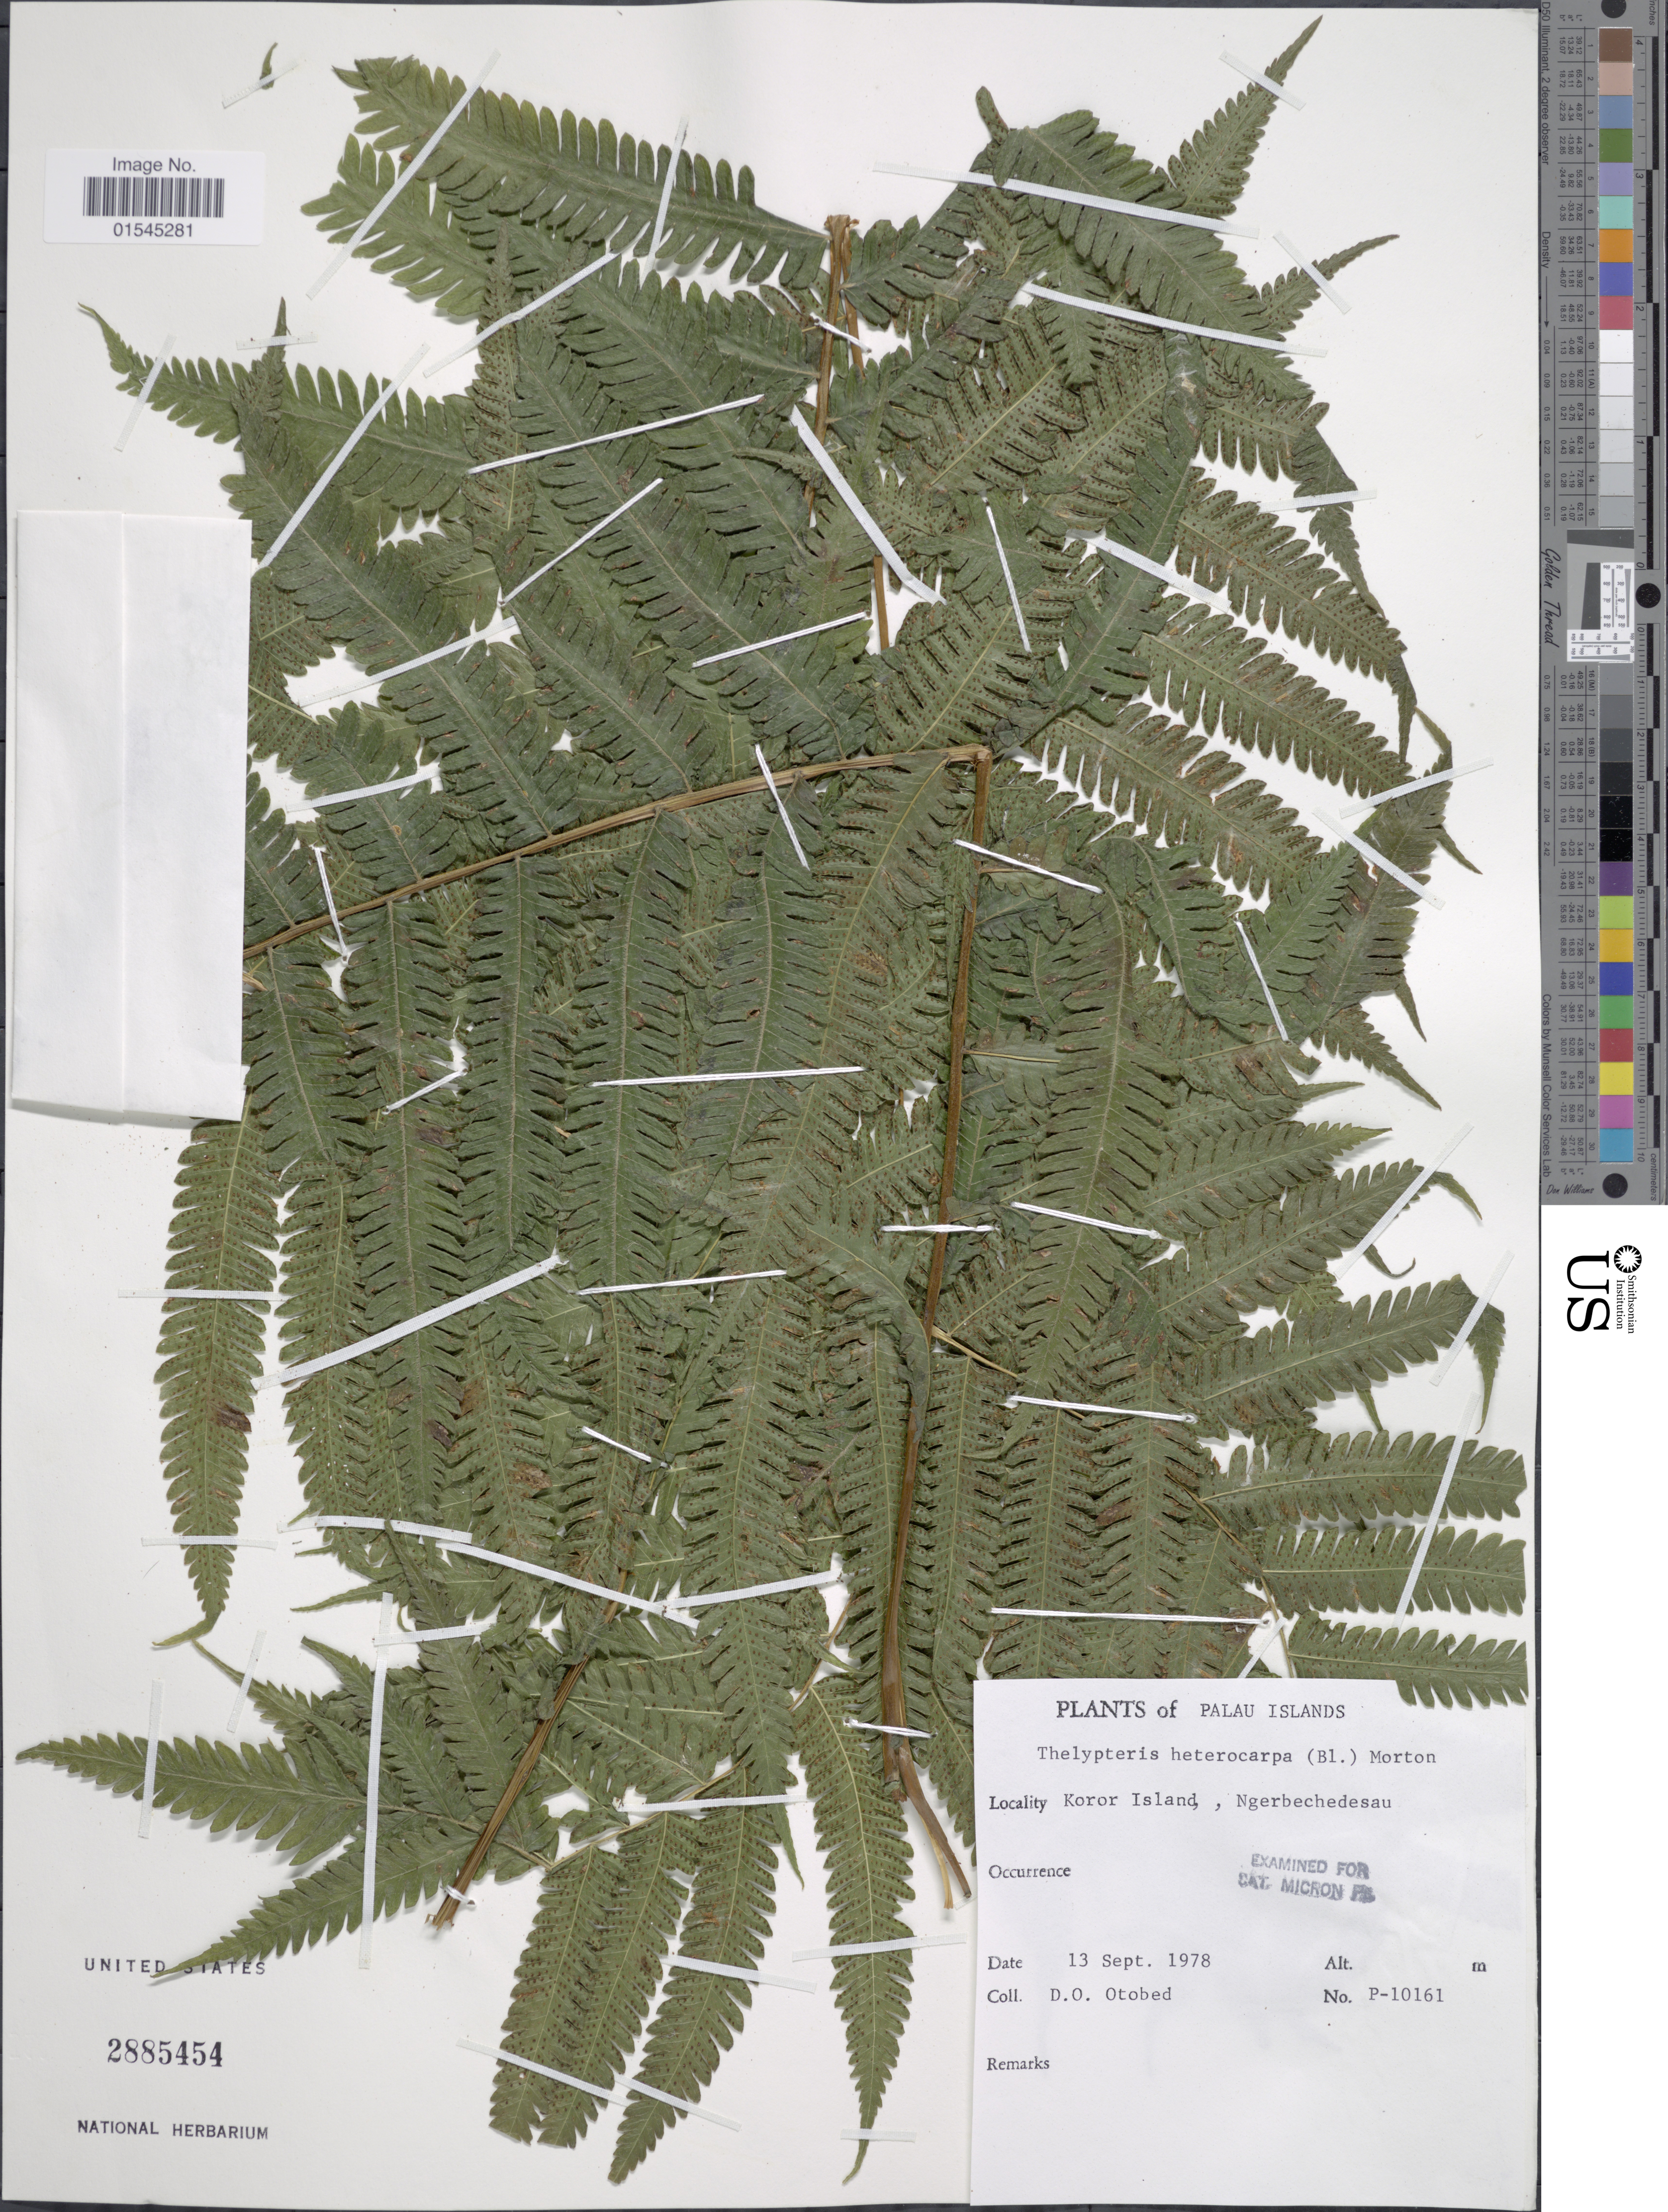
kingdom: Plantae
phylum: Tracheophyta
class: Polypodiopsida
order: Polypodiales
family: Thelypteridaceae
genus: Sphaerostephanos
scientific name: Sphaerostephanos heterocarpus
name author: (Blume) Holttum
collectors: D. O. Otobed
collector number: P-10161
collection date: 1978-09-13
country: Palau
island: Oreor [Koror]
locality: Palau Islands. Koror Island, Ngerbechedesau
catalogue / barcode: US 2885454